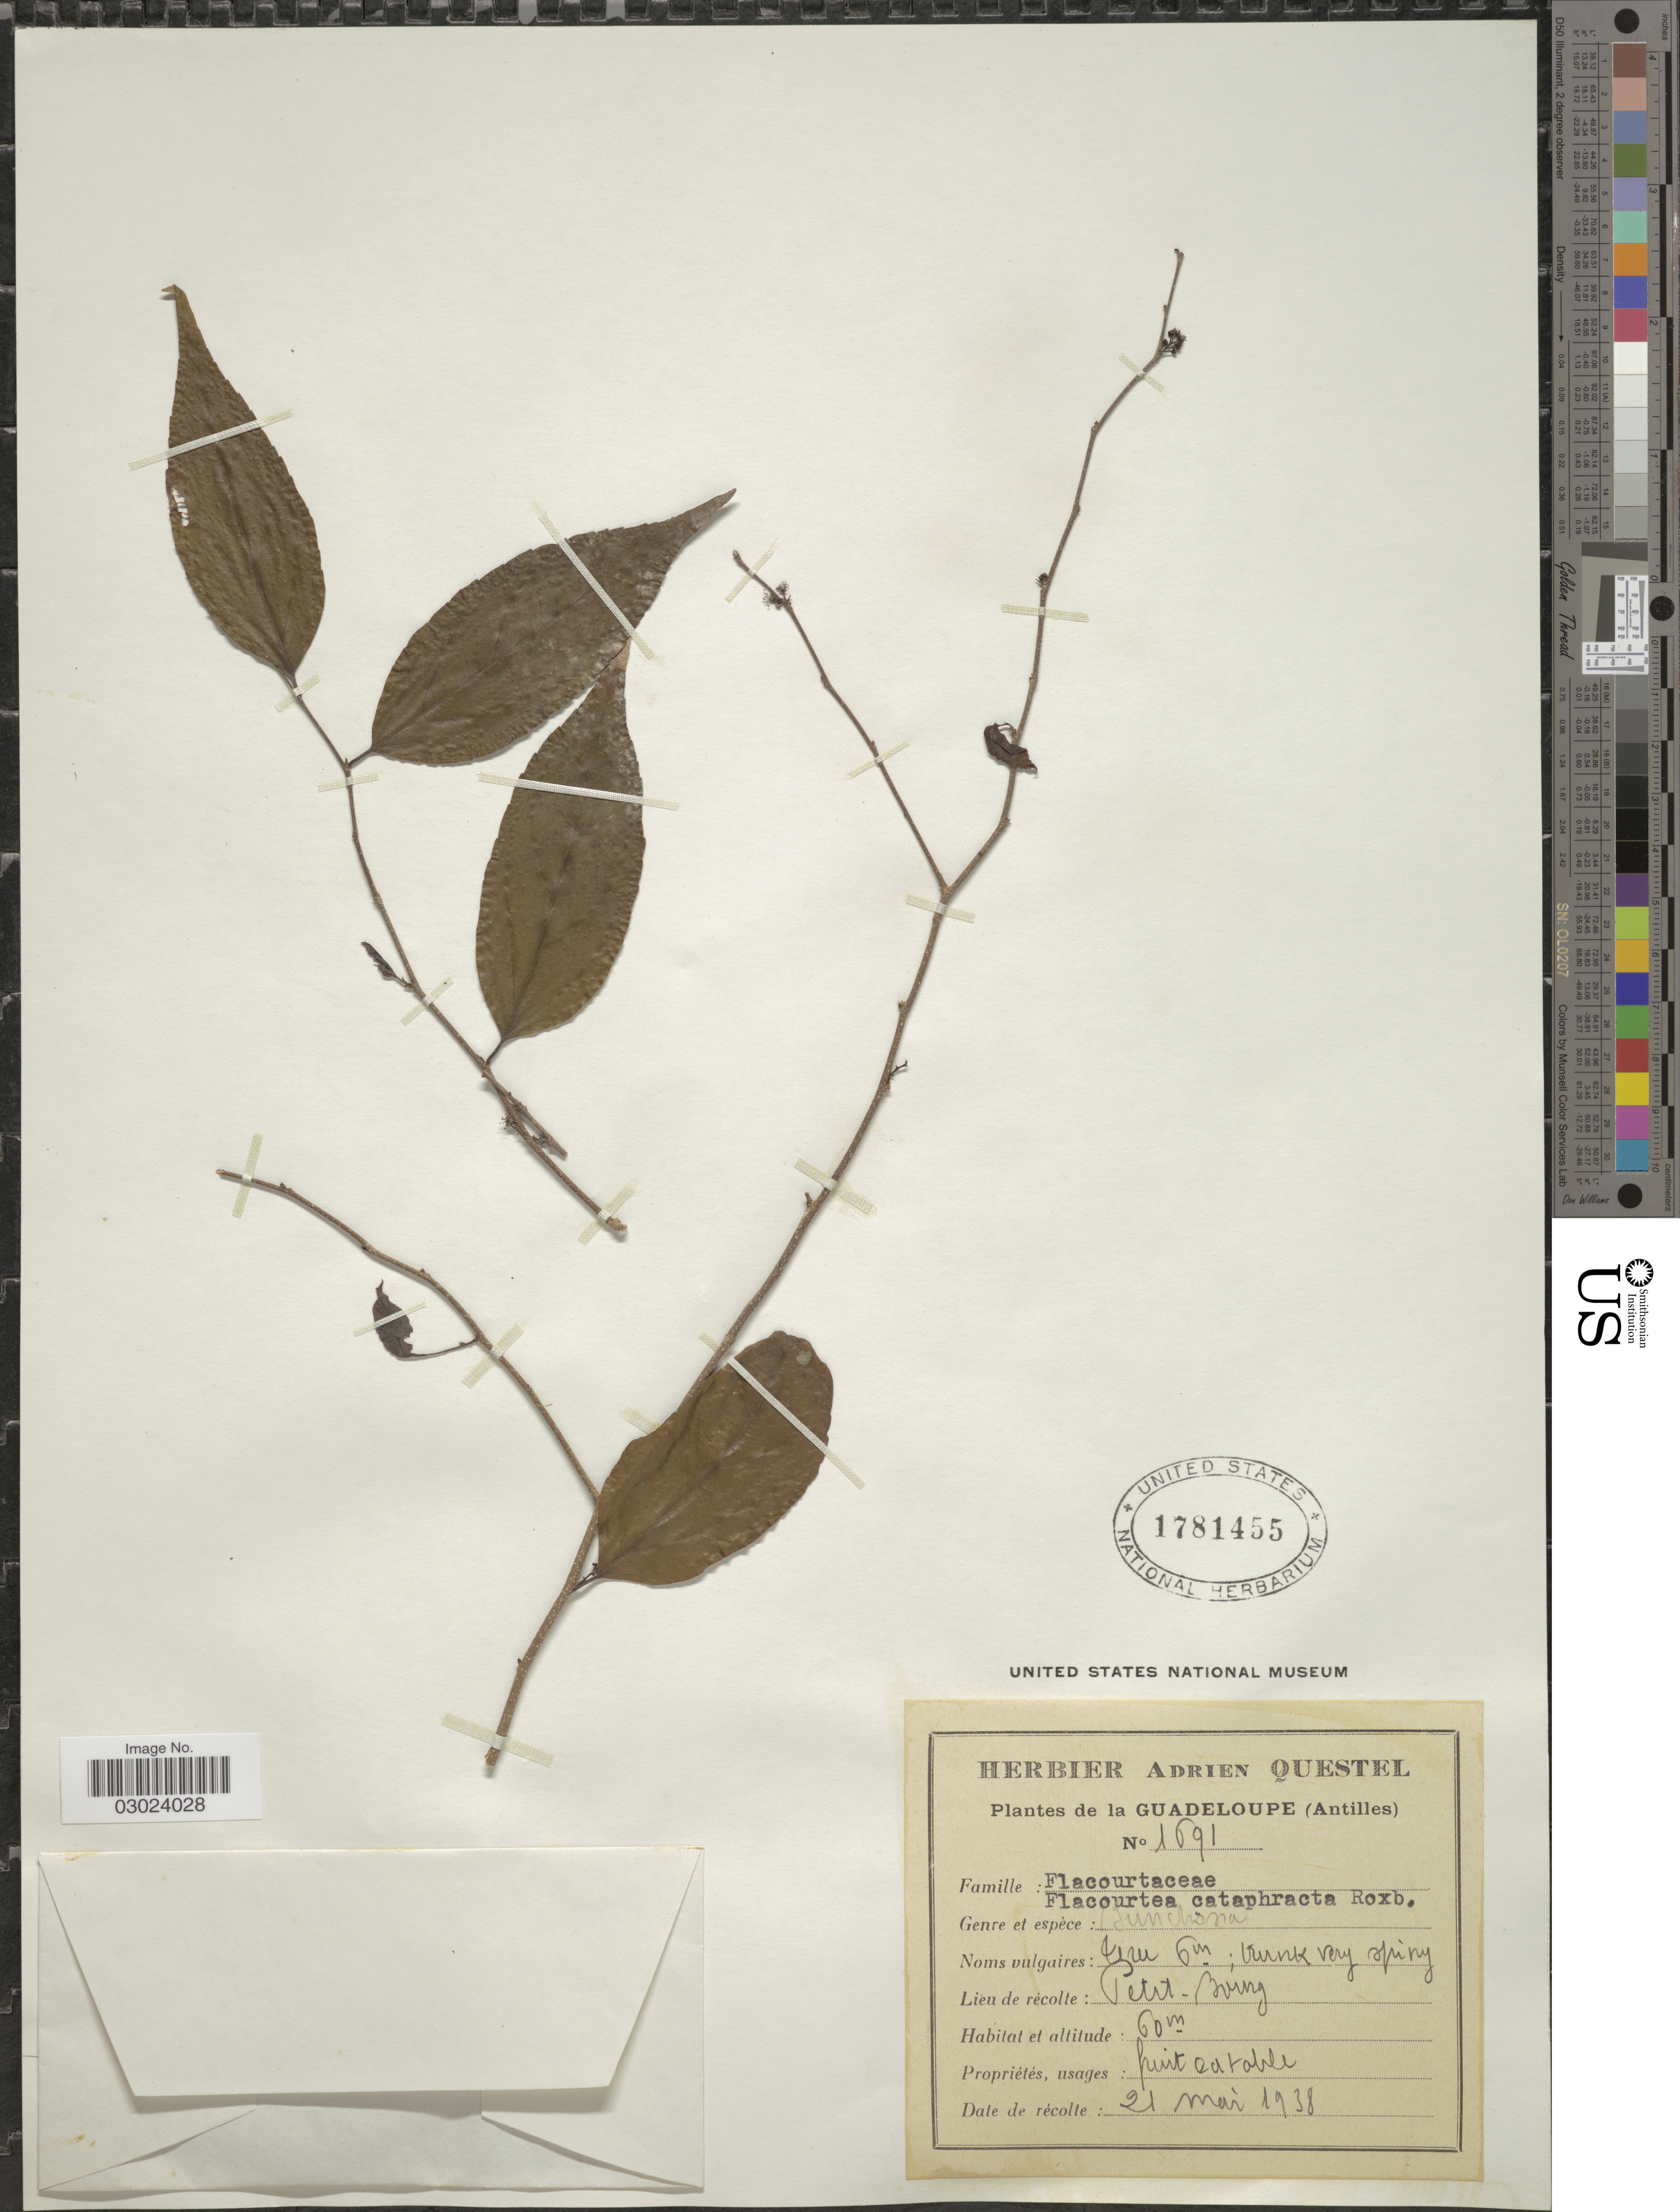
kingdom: Plantae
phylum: Tracheophyta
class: Magnoliopsida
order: Malpighiales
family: Salicaceae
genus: Flacourtia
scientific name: Flacourtia jangomas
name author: (Lour.) Raeusch.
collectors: A. Questel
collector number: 1691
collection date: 1938-05-21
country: Guadeloupe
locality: Antilles. Petit-Bourg.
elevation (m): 60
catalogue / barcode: US 1781455